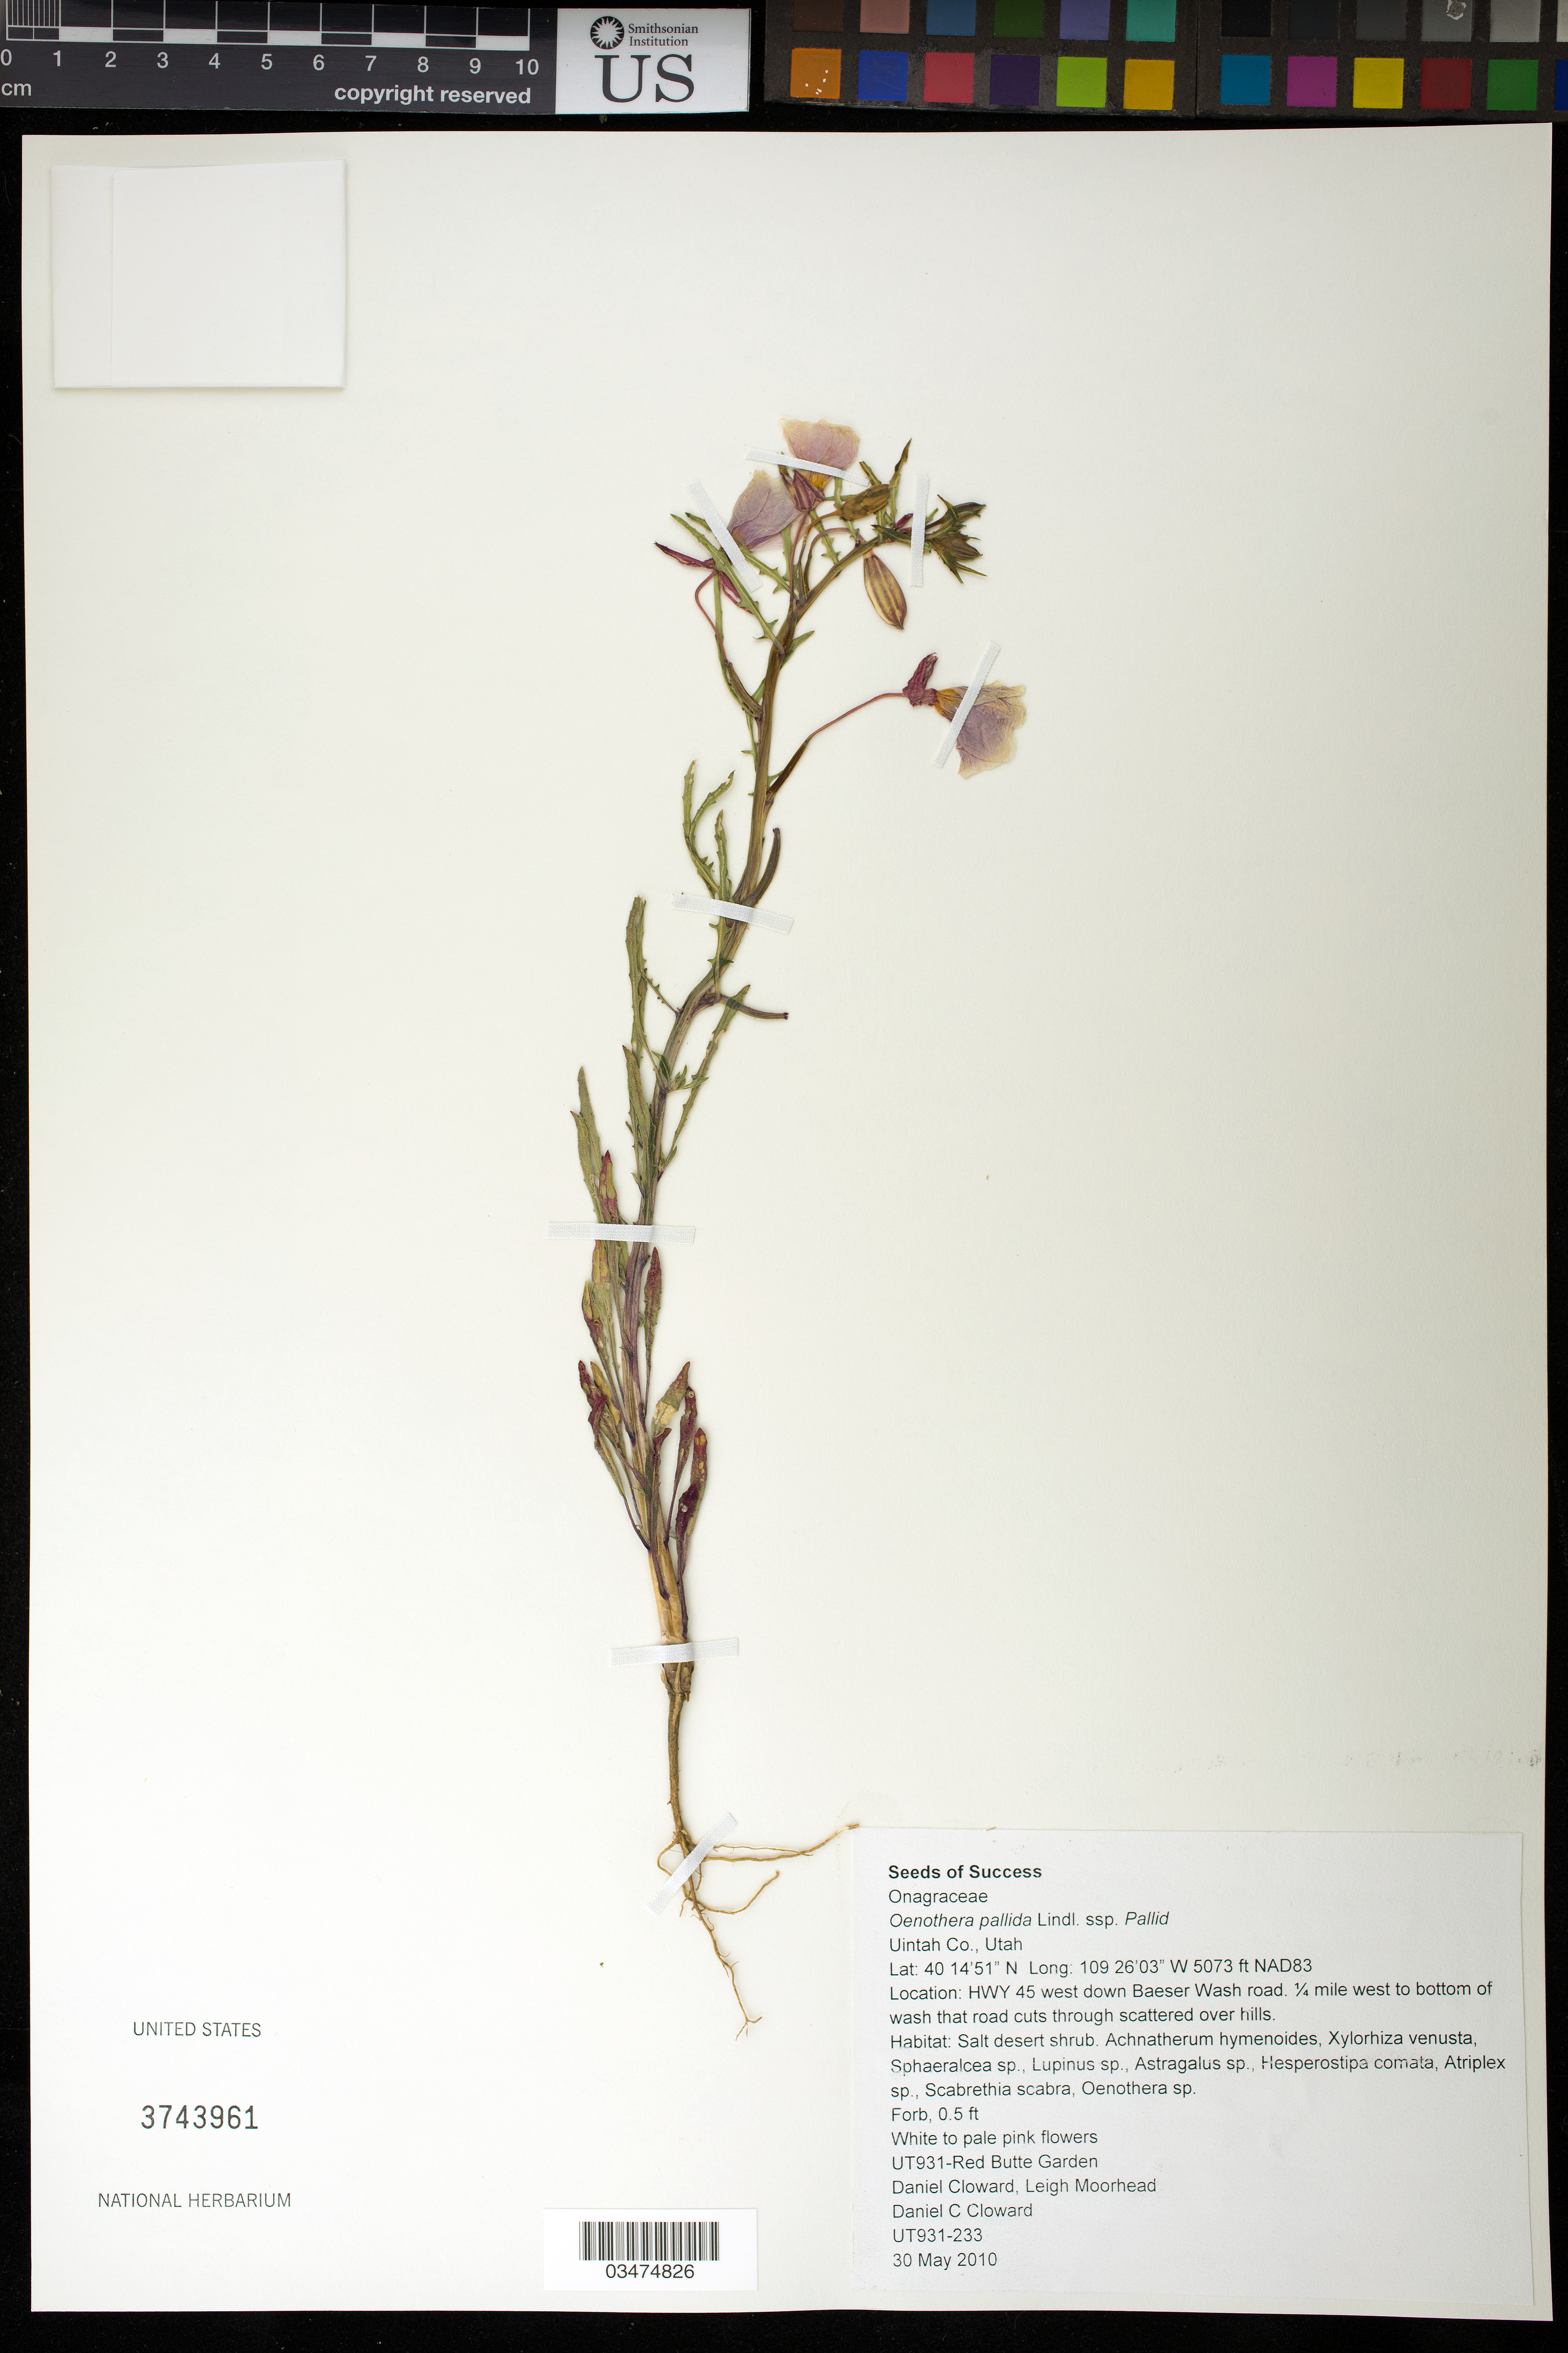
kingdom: Plantae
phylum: Tracheophyta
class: Magnoliopsida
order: Myrtales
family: Onagraceae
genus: Oenothera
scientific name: Oenothera pallida subsp. pallida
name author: Lindl.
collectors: D. Cloward & L. Moorhead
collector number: UT931-233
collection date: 2010-05-30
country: United States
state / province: Utah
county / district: Uintah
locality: Hwy 45 W down Baeser Wash road, 1/4 mi. W to bottom of wash that road cuts through scattered over hills.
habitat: Salt desert shrub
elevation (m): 1546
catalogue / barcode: US 3743961